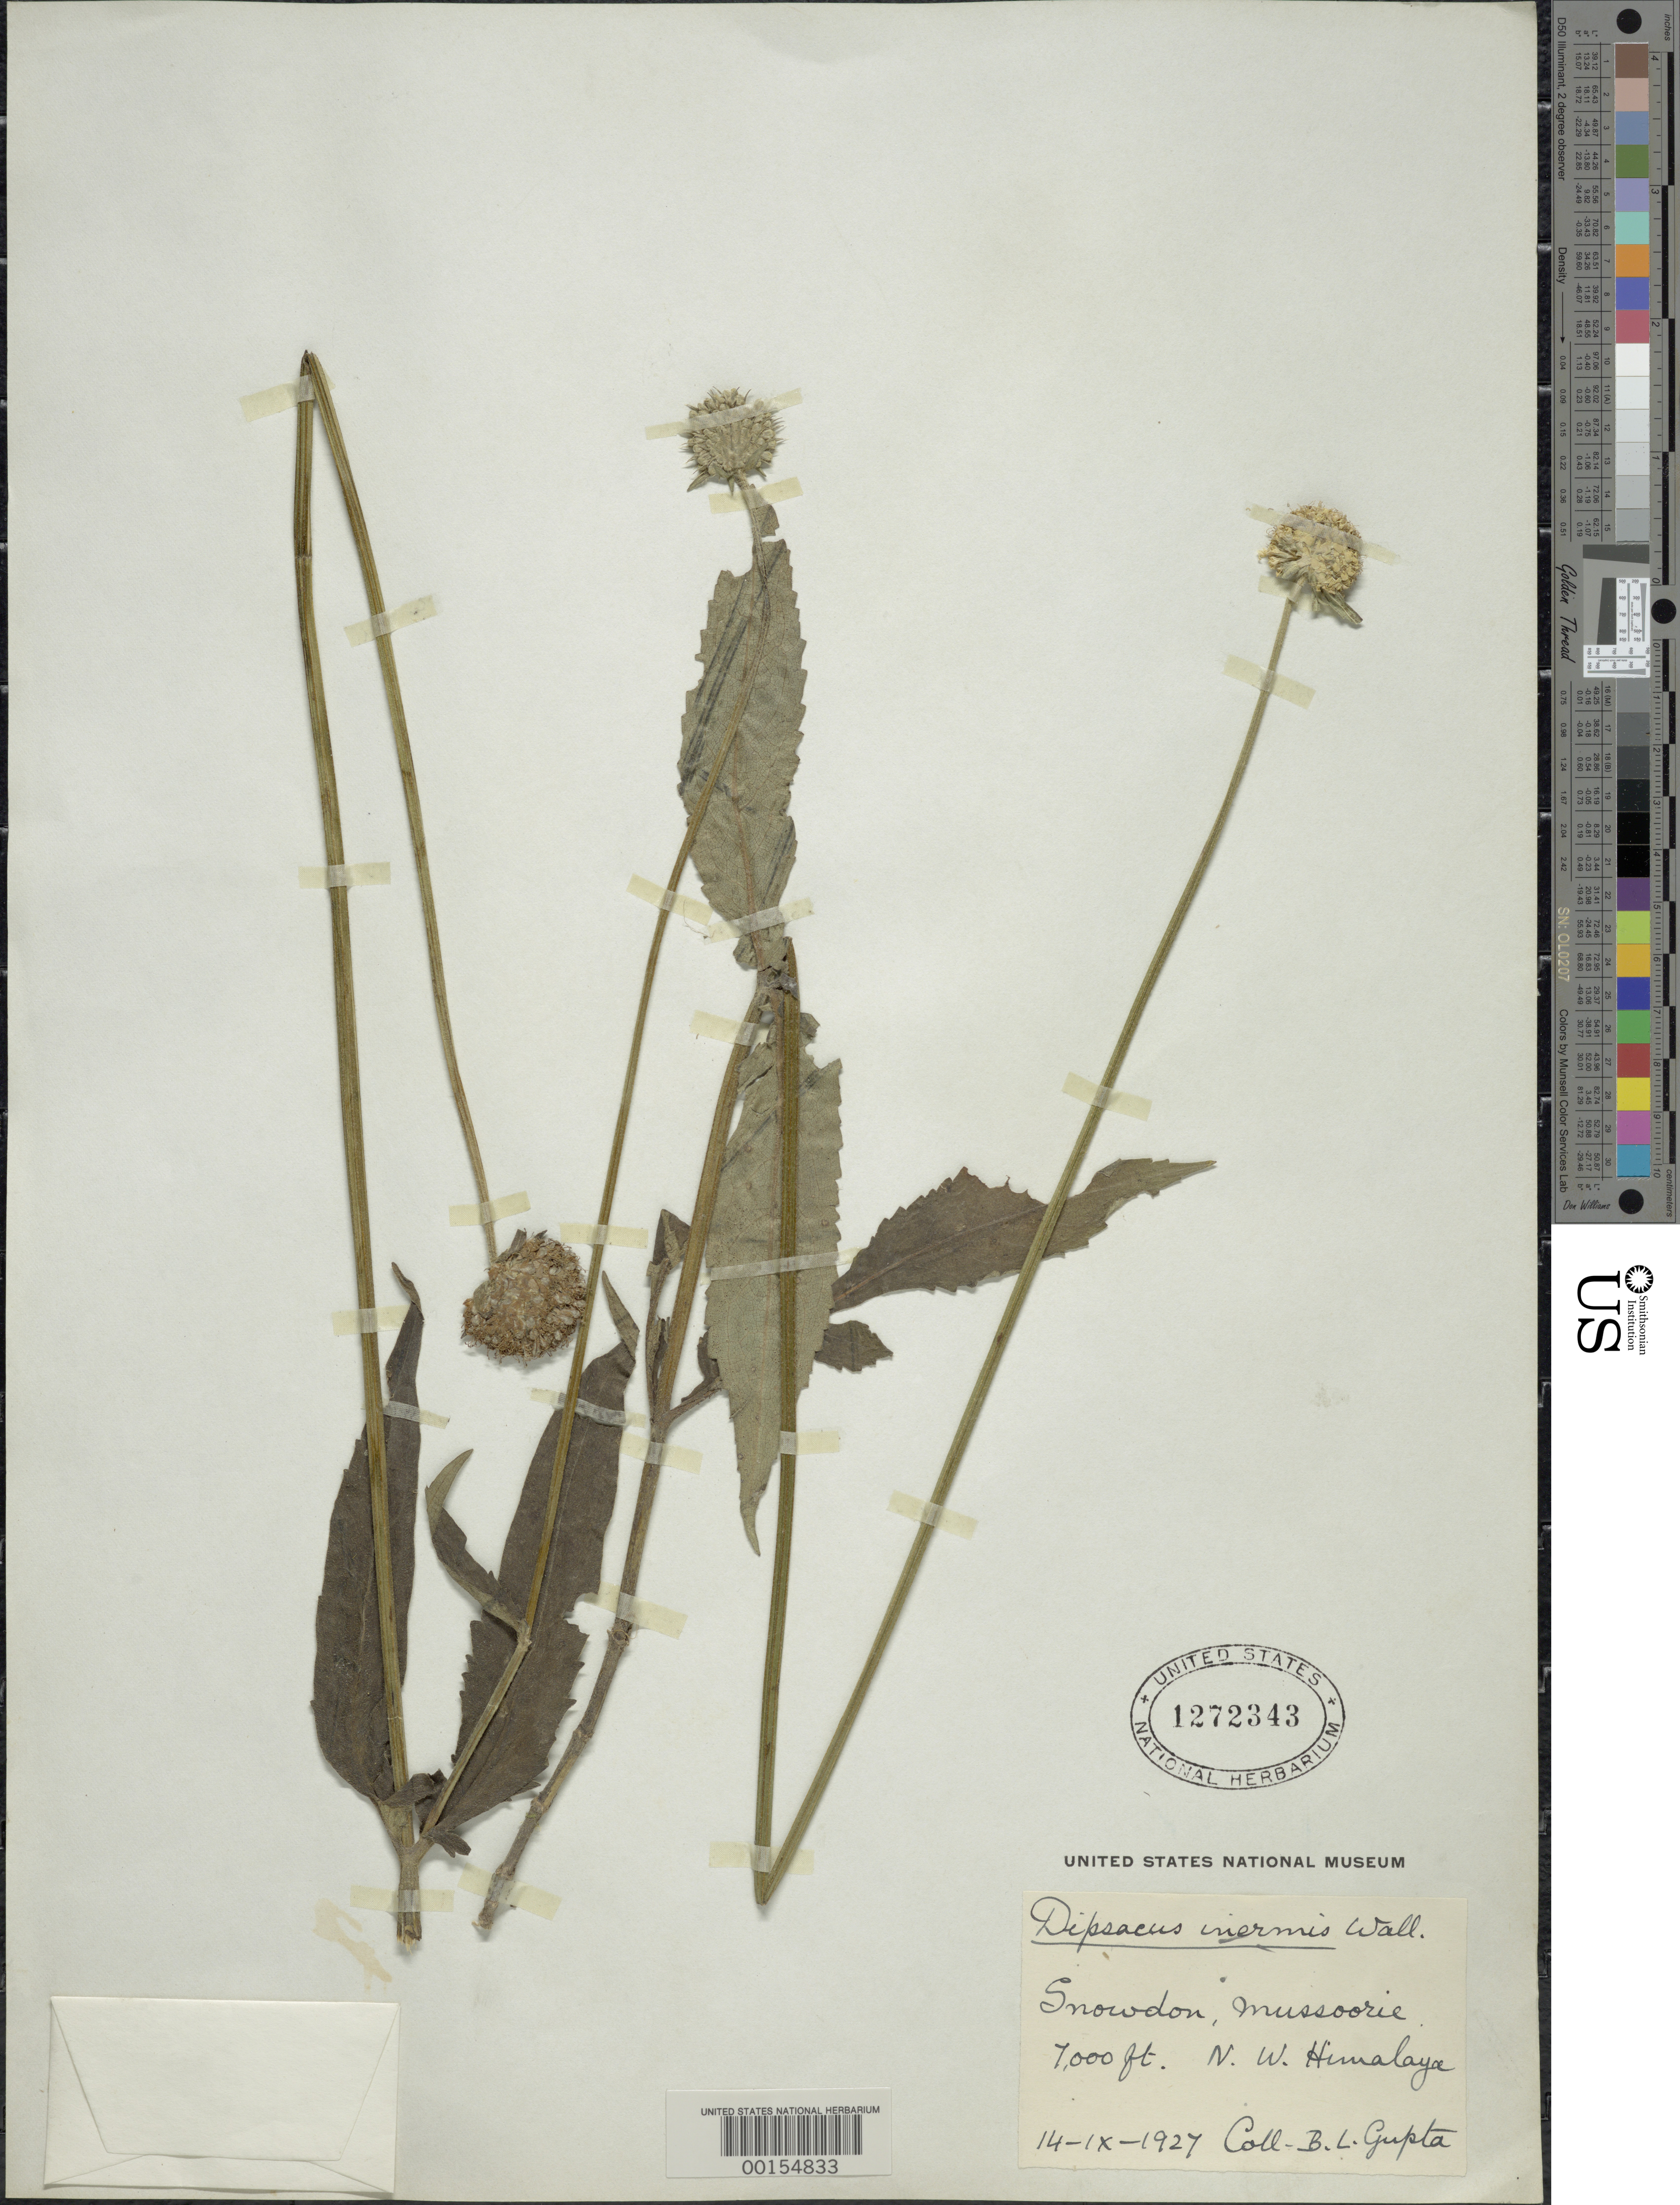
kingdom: Plantae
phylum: Tracheophyta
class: Magnoliopsida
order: Dipsacales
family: Caprifoliaceae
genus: Dipsacus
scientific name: Dipsacus inermis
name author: Wall.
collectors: B. L. Gupta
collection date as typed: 14 Sep 1927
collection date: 1927-09-14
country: India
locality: Nw himalaya, snowdon, mussoorie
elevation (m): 2134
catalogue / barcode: US 1272343